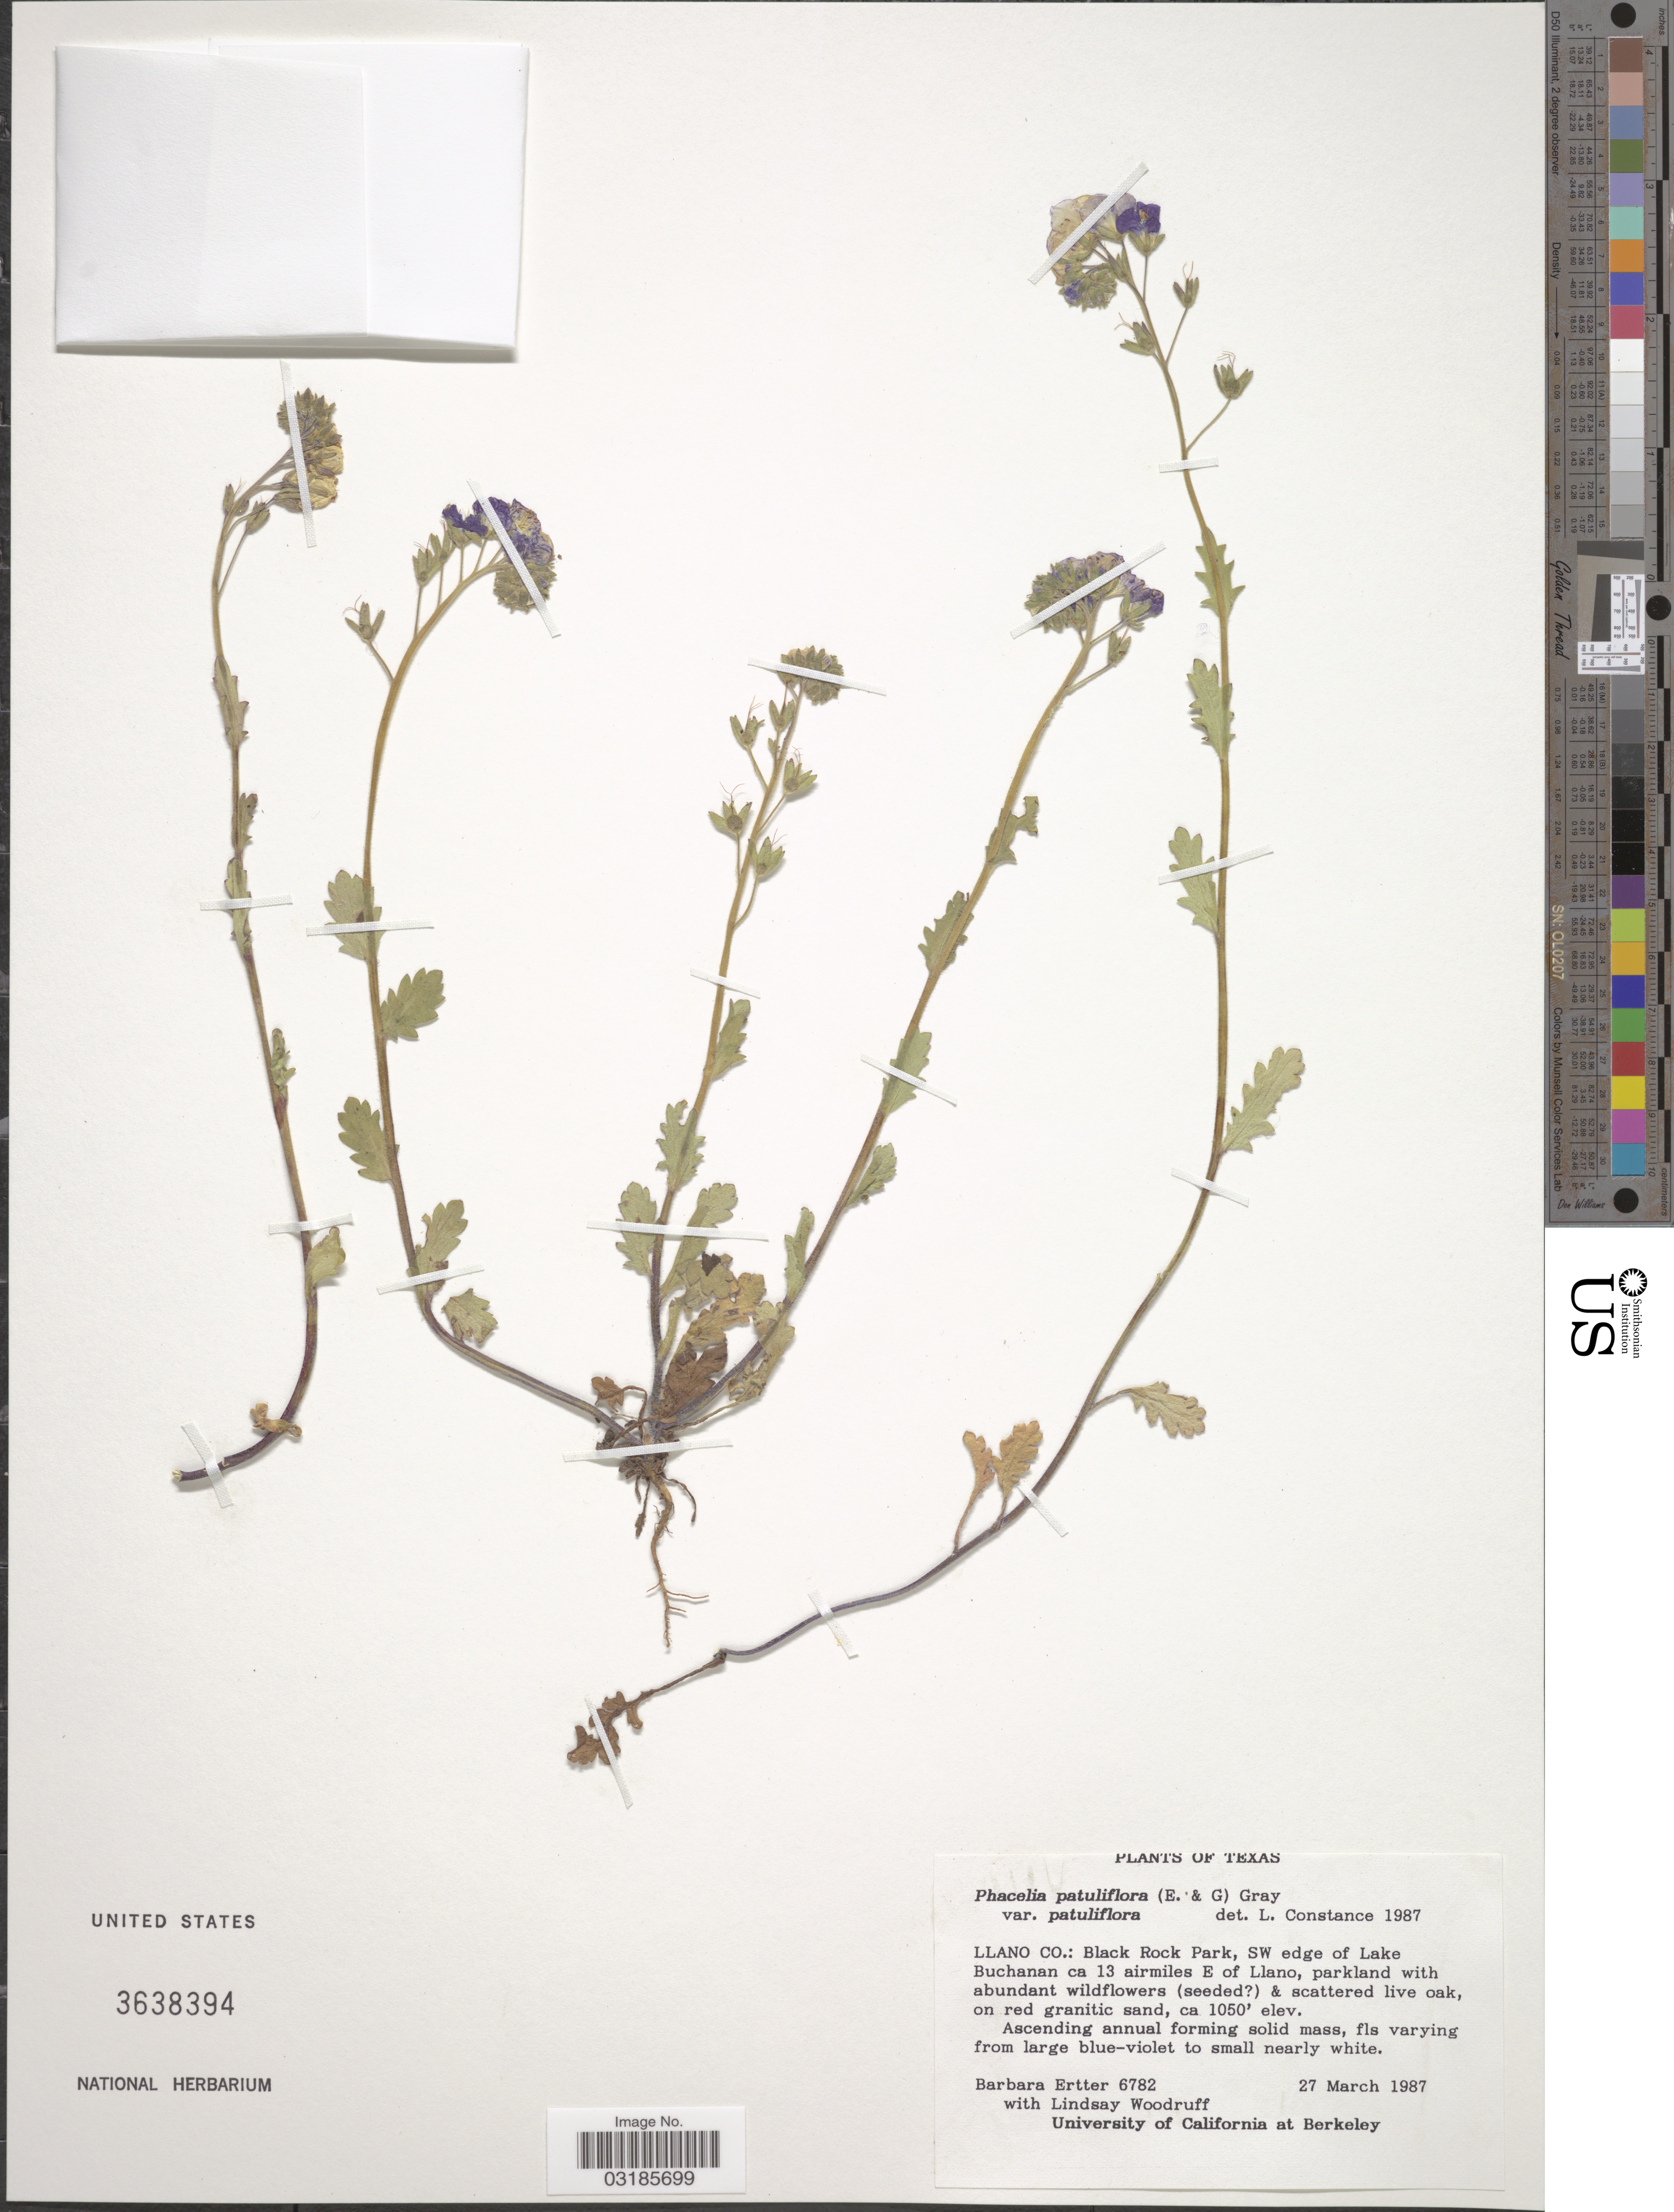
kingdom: Plantae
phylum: Tracheophyta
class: Magnoliopsida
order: Boraginales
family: Hydrophyllaceae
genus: Phacelia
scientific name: Phacelia patuliflora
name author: (Engelm. & A. Gray) A. Gray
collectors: B. Ertter & L. Woodruff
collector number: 6782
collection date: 1987-03-27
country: United States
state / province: Texas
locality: Llano Co.: Black Rock Park, SW edge of Lake Buchanan ca 13 airmiles E of Llano.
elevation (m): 320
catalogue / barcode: US 3638394